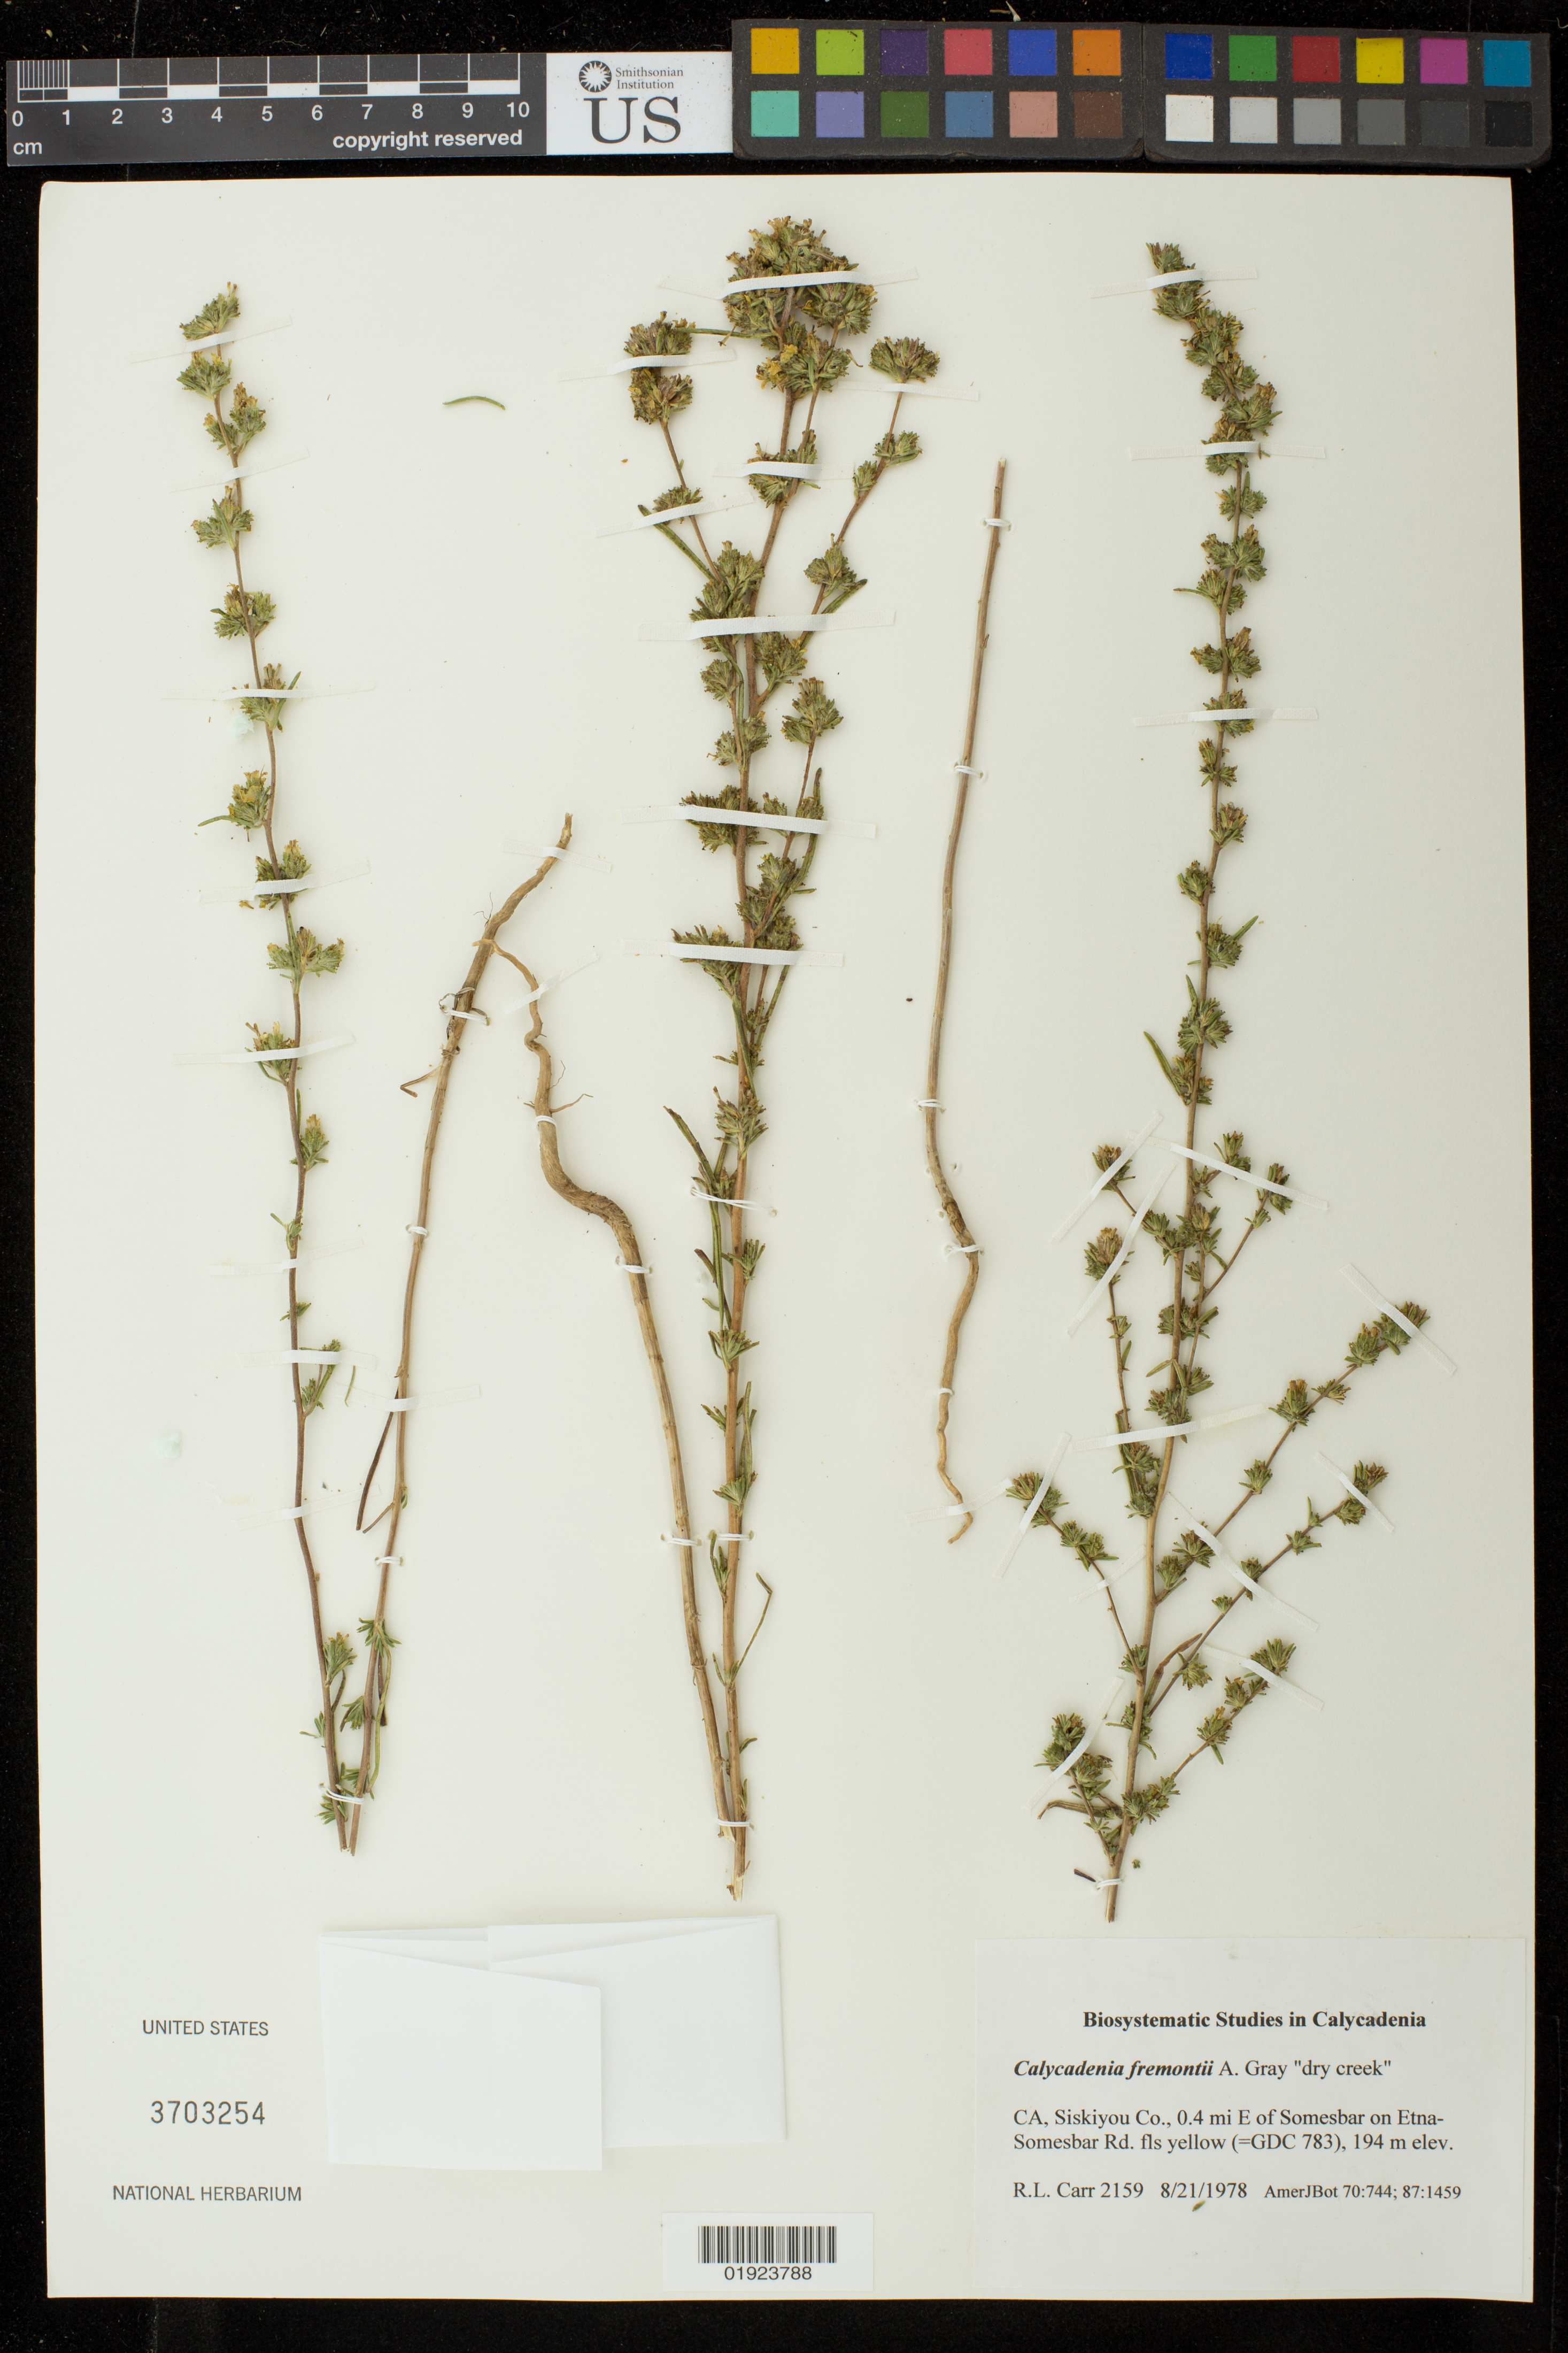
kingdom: Plantae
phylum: Tracheophyta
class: Magnoliopsida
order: Asterales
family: Asteraceae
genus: Calycadenia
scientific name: Calycadenia fremontii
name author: A. Gray in Emory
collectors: R. Carr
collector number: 2159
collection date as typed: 8/21/1978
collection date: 1978-08-21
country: United States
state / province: California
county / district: Siskiyou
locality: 0.4 mi E of Somesbar on Etna-Somesbar Rd.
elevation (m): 194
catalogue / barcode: US 3703254